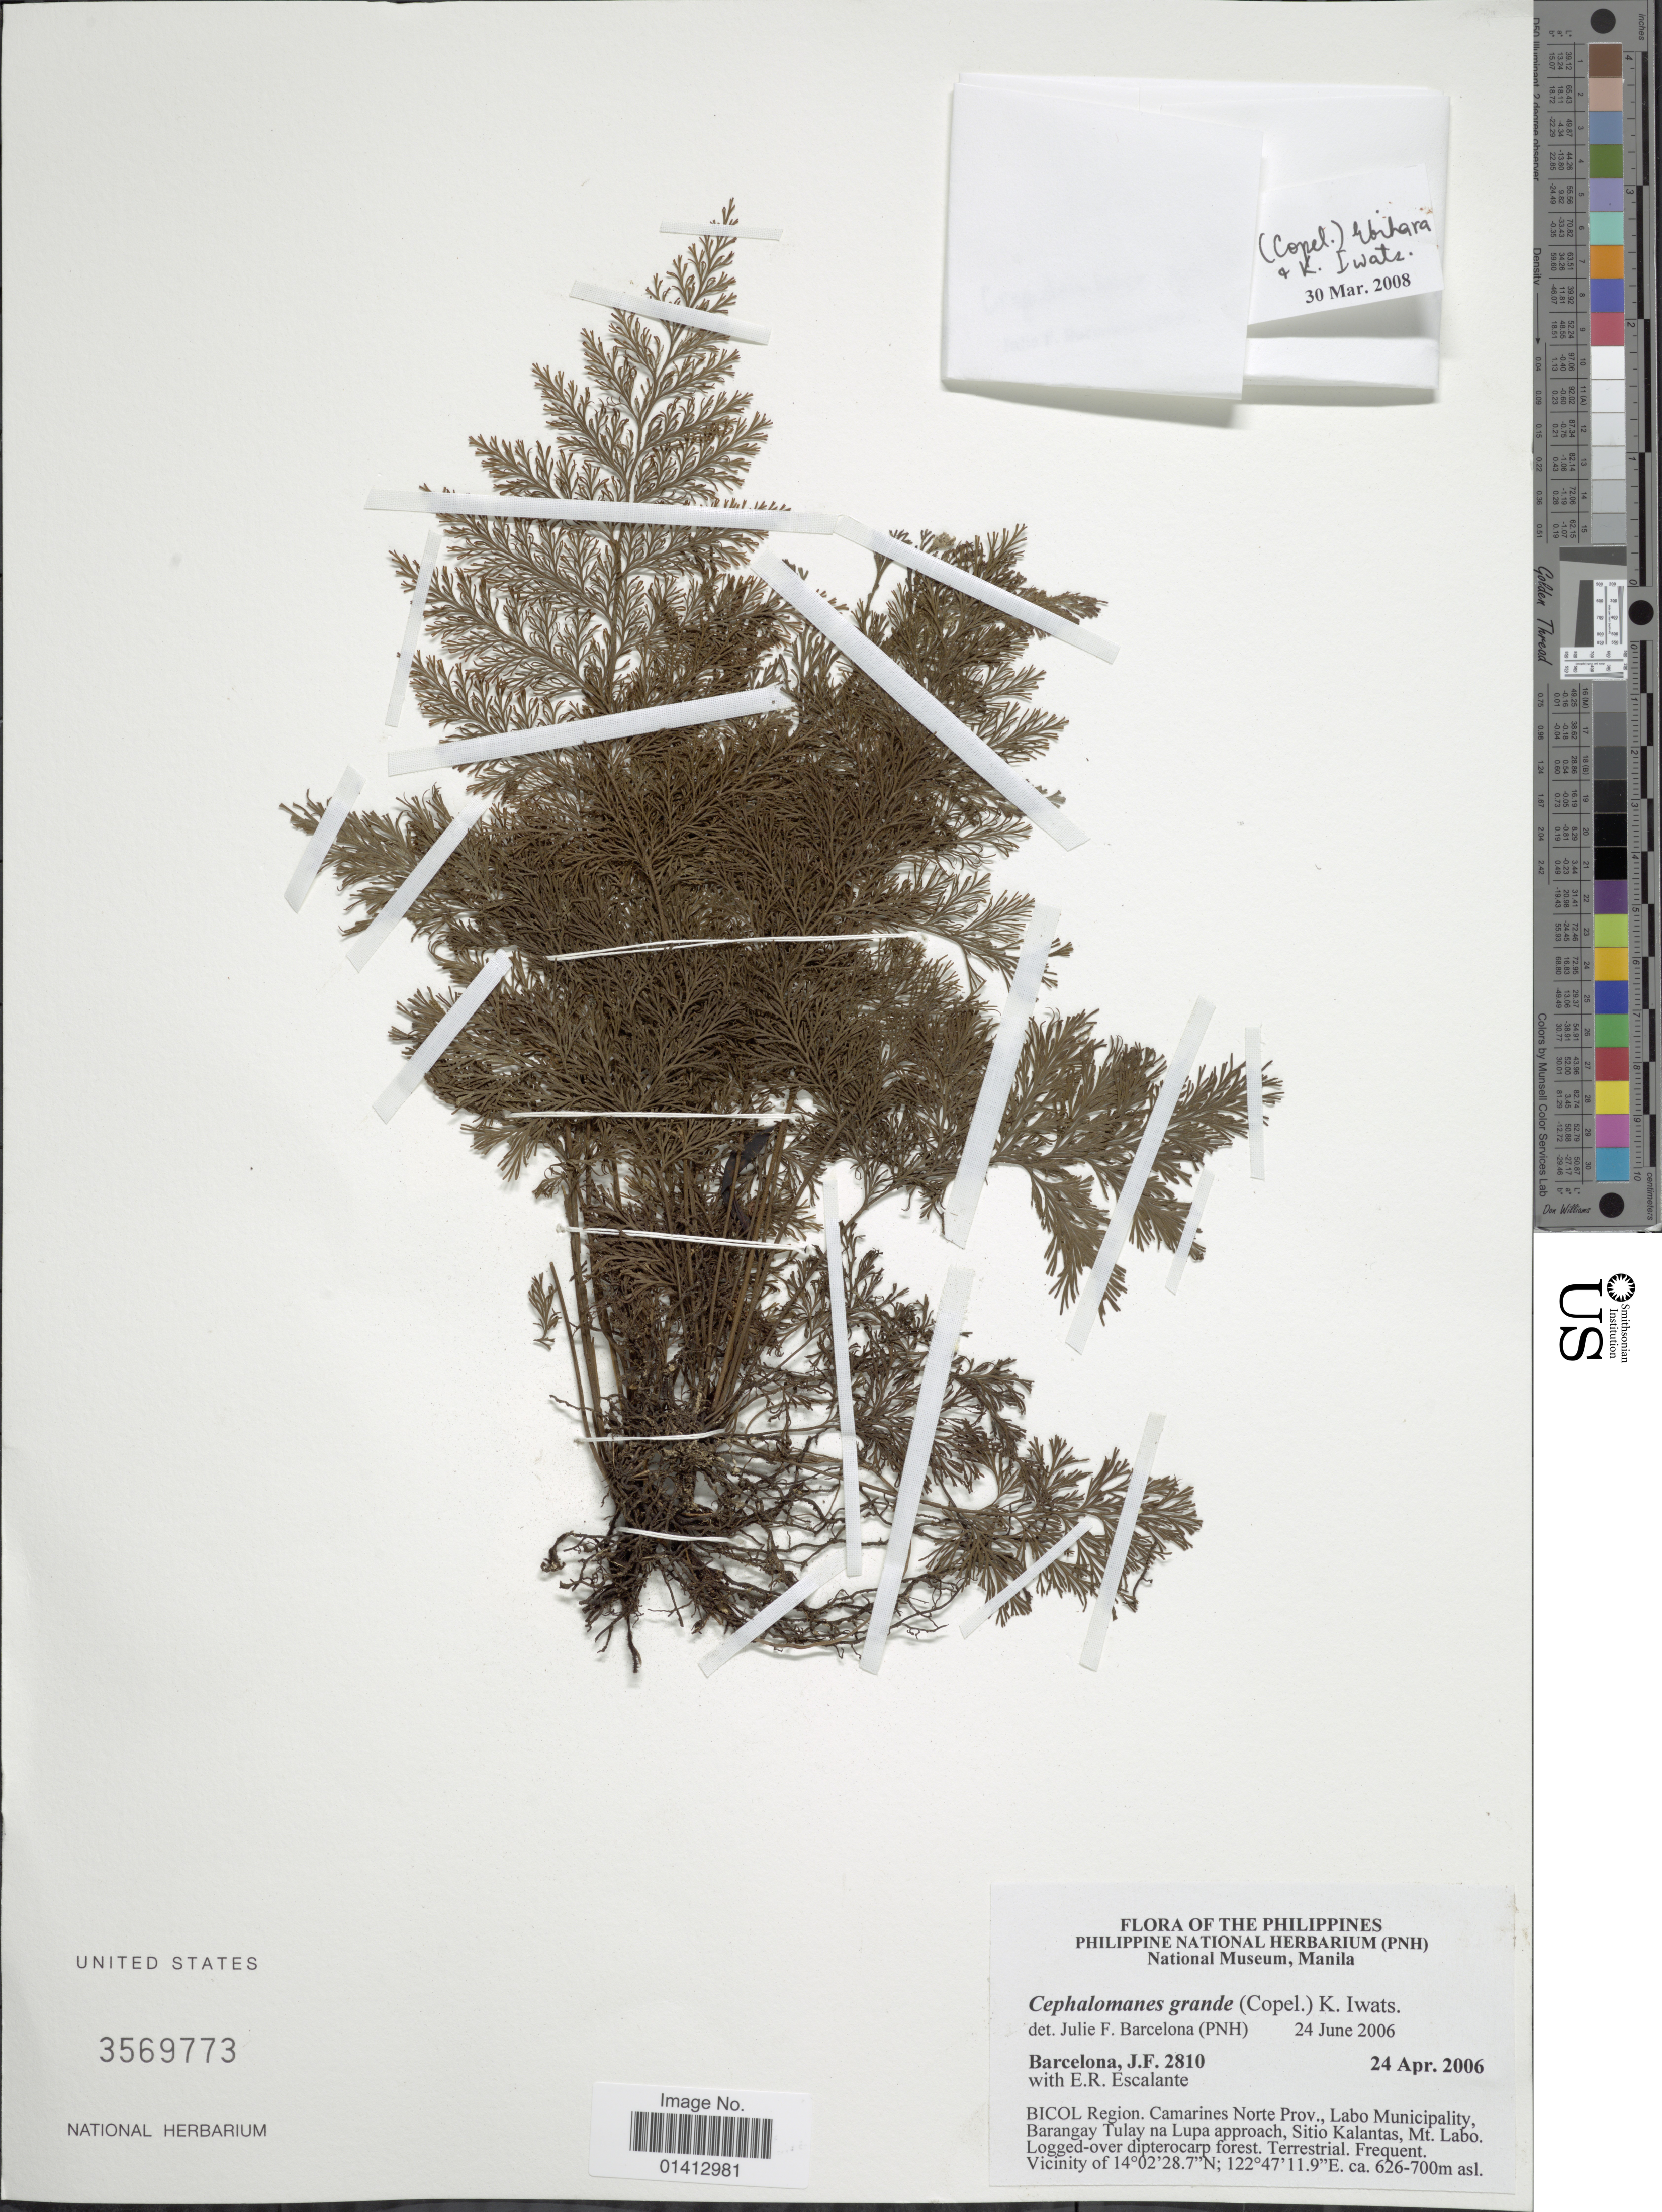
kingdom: Plantae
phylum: Tracheophyta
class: Polypodiopsida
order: Hymenophyllales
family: Hymenophyllaceae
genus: Crepidomanes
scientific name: Crepidomanes grande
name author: (Copel.) Ebihara & K. Iwats.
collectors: J. F. Barcelona & E. Escalante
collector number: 2810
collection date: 2006-04-24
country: Philippines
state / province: Bicol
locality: Region Camarines Norte Prov. Labo Municipality barangay Tulay na Lupa approach, Sitio Kalantas, Mt Labo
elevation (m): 626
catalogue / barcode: US 3569773